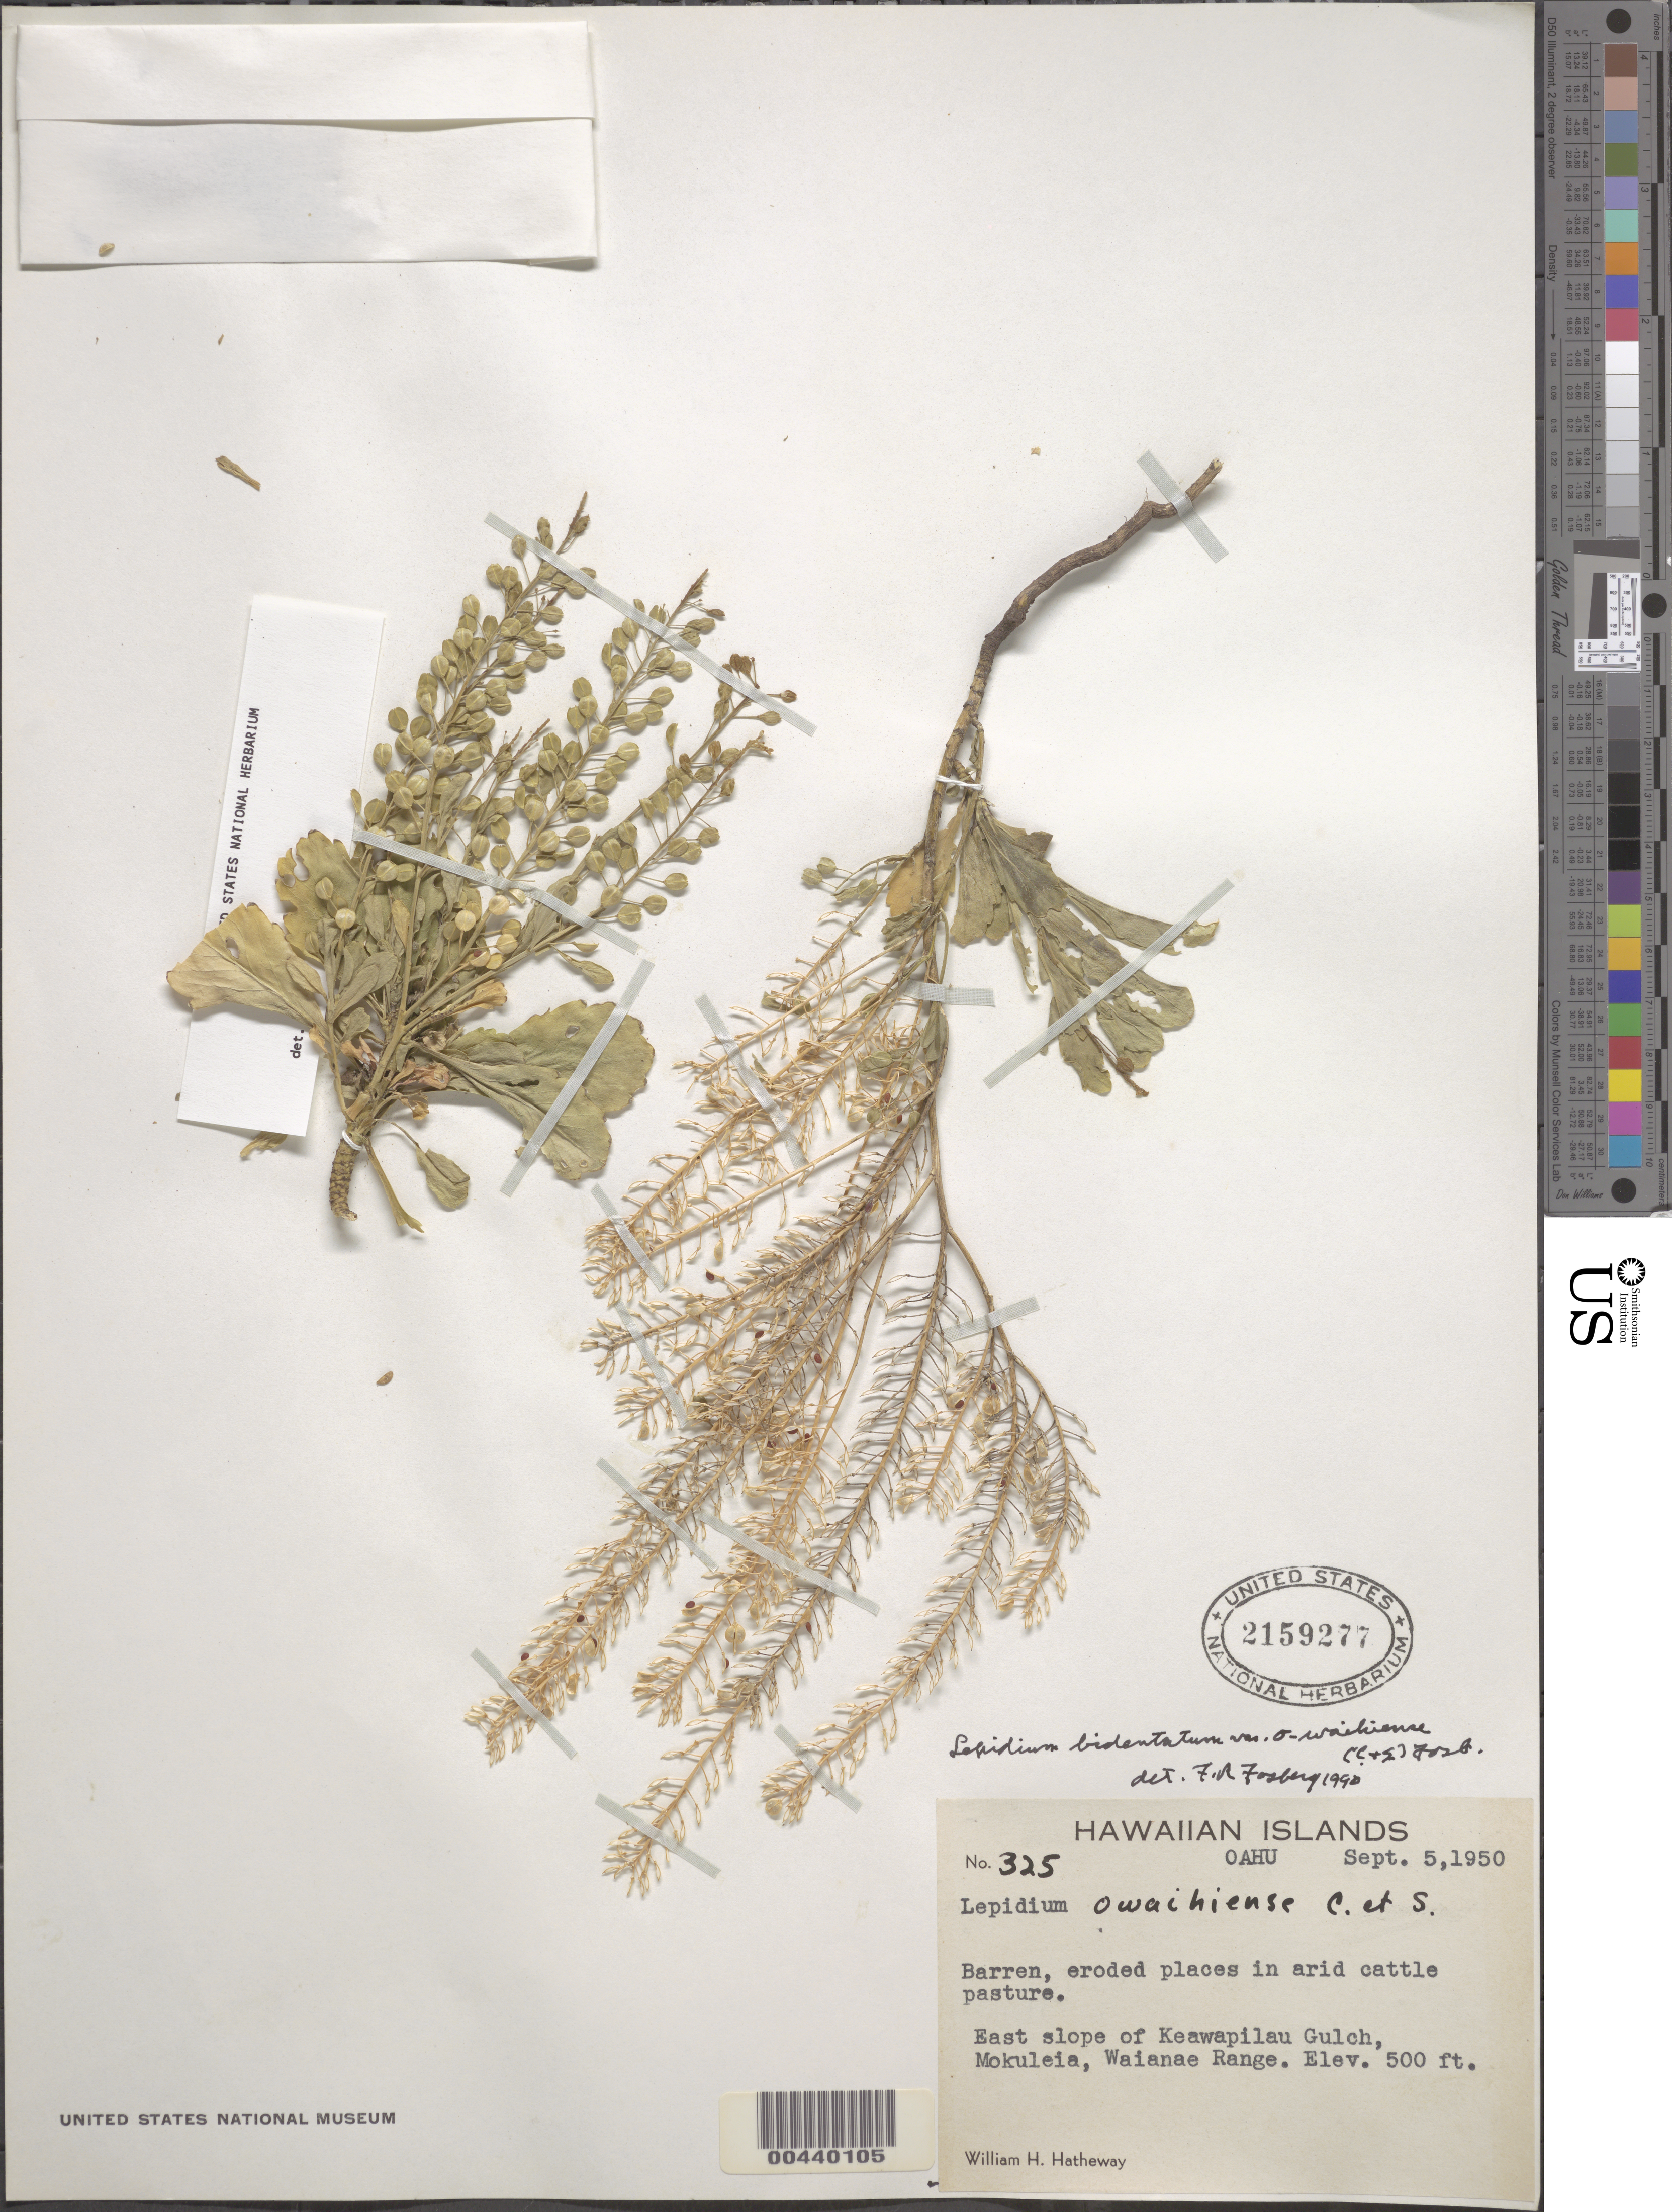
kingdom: Plantae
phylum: Tracheophyta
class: Magnoliopsida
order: Brassicales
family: Brassicaceae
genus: Lepidium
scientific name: Lepidium owaihiense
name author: Cham. & Schltdl.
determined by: Al-Shehbaz, I. A., (MO), Missouri Botanical Garden (UNITED STATES)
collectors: W. H. Hatheway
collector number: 325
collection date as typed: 5 Sep 1950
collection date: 1950-09-05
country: United States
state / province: Hawaii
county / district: Honolulu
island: Oahu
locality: East slope of Keawapilau Gulch, Mokuleia, Waianae Range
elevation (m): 152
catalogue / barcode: US 2159277